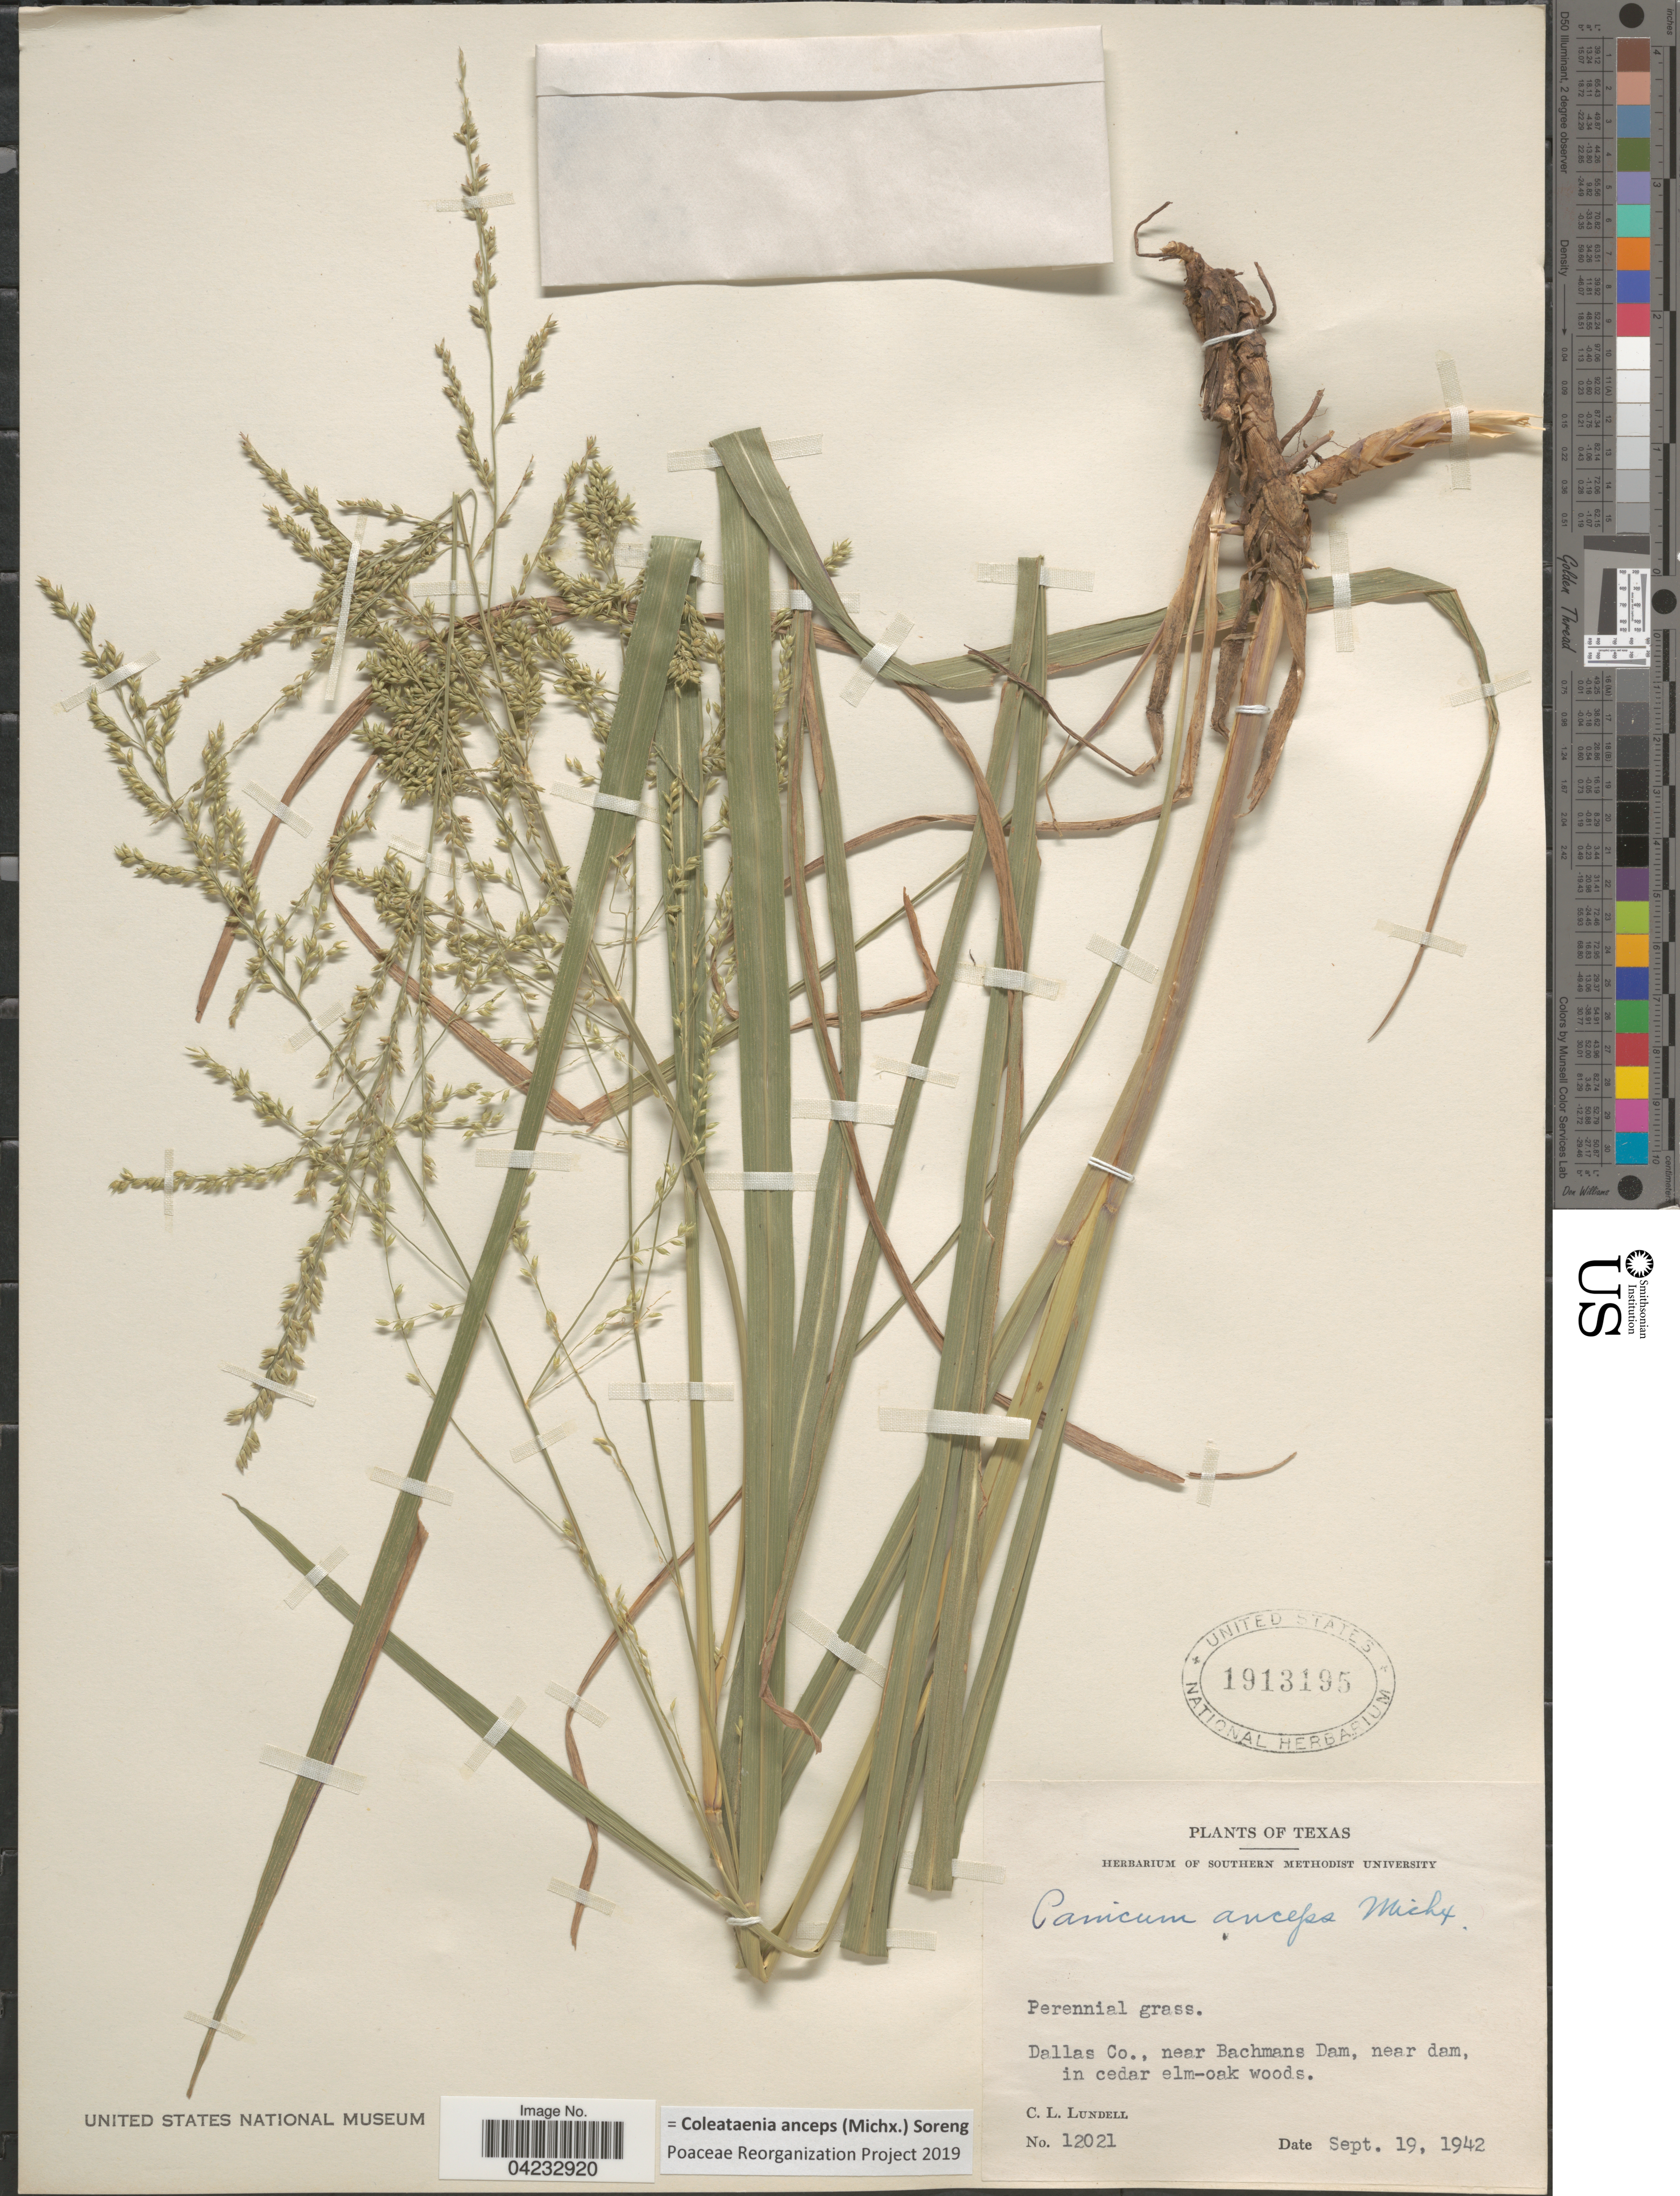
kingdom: Plantae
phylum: Tracheophyta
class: Liliopsida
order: Poales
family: Poaceae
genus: Coleataenia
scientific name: Coleataenia anceps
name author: (Michx.) Soreng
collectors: C. L. Lundell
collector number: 12021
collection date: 1942-09-19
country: United States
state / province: Texas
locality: Dallas Co., near Bachmans Dam, near dam.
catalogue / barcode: US 1913195